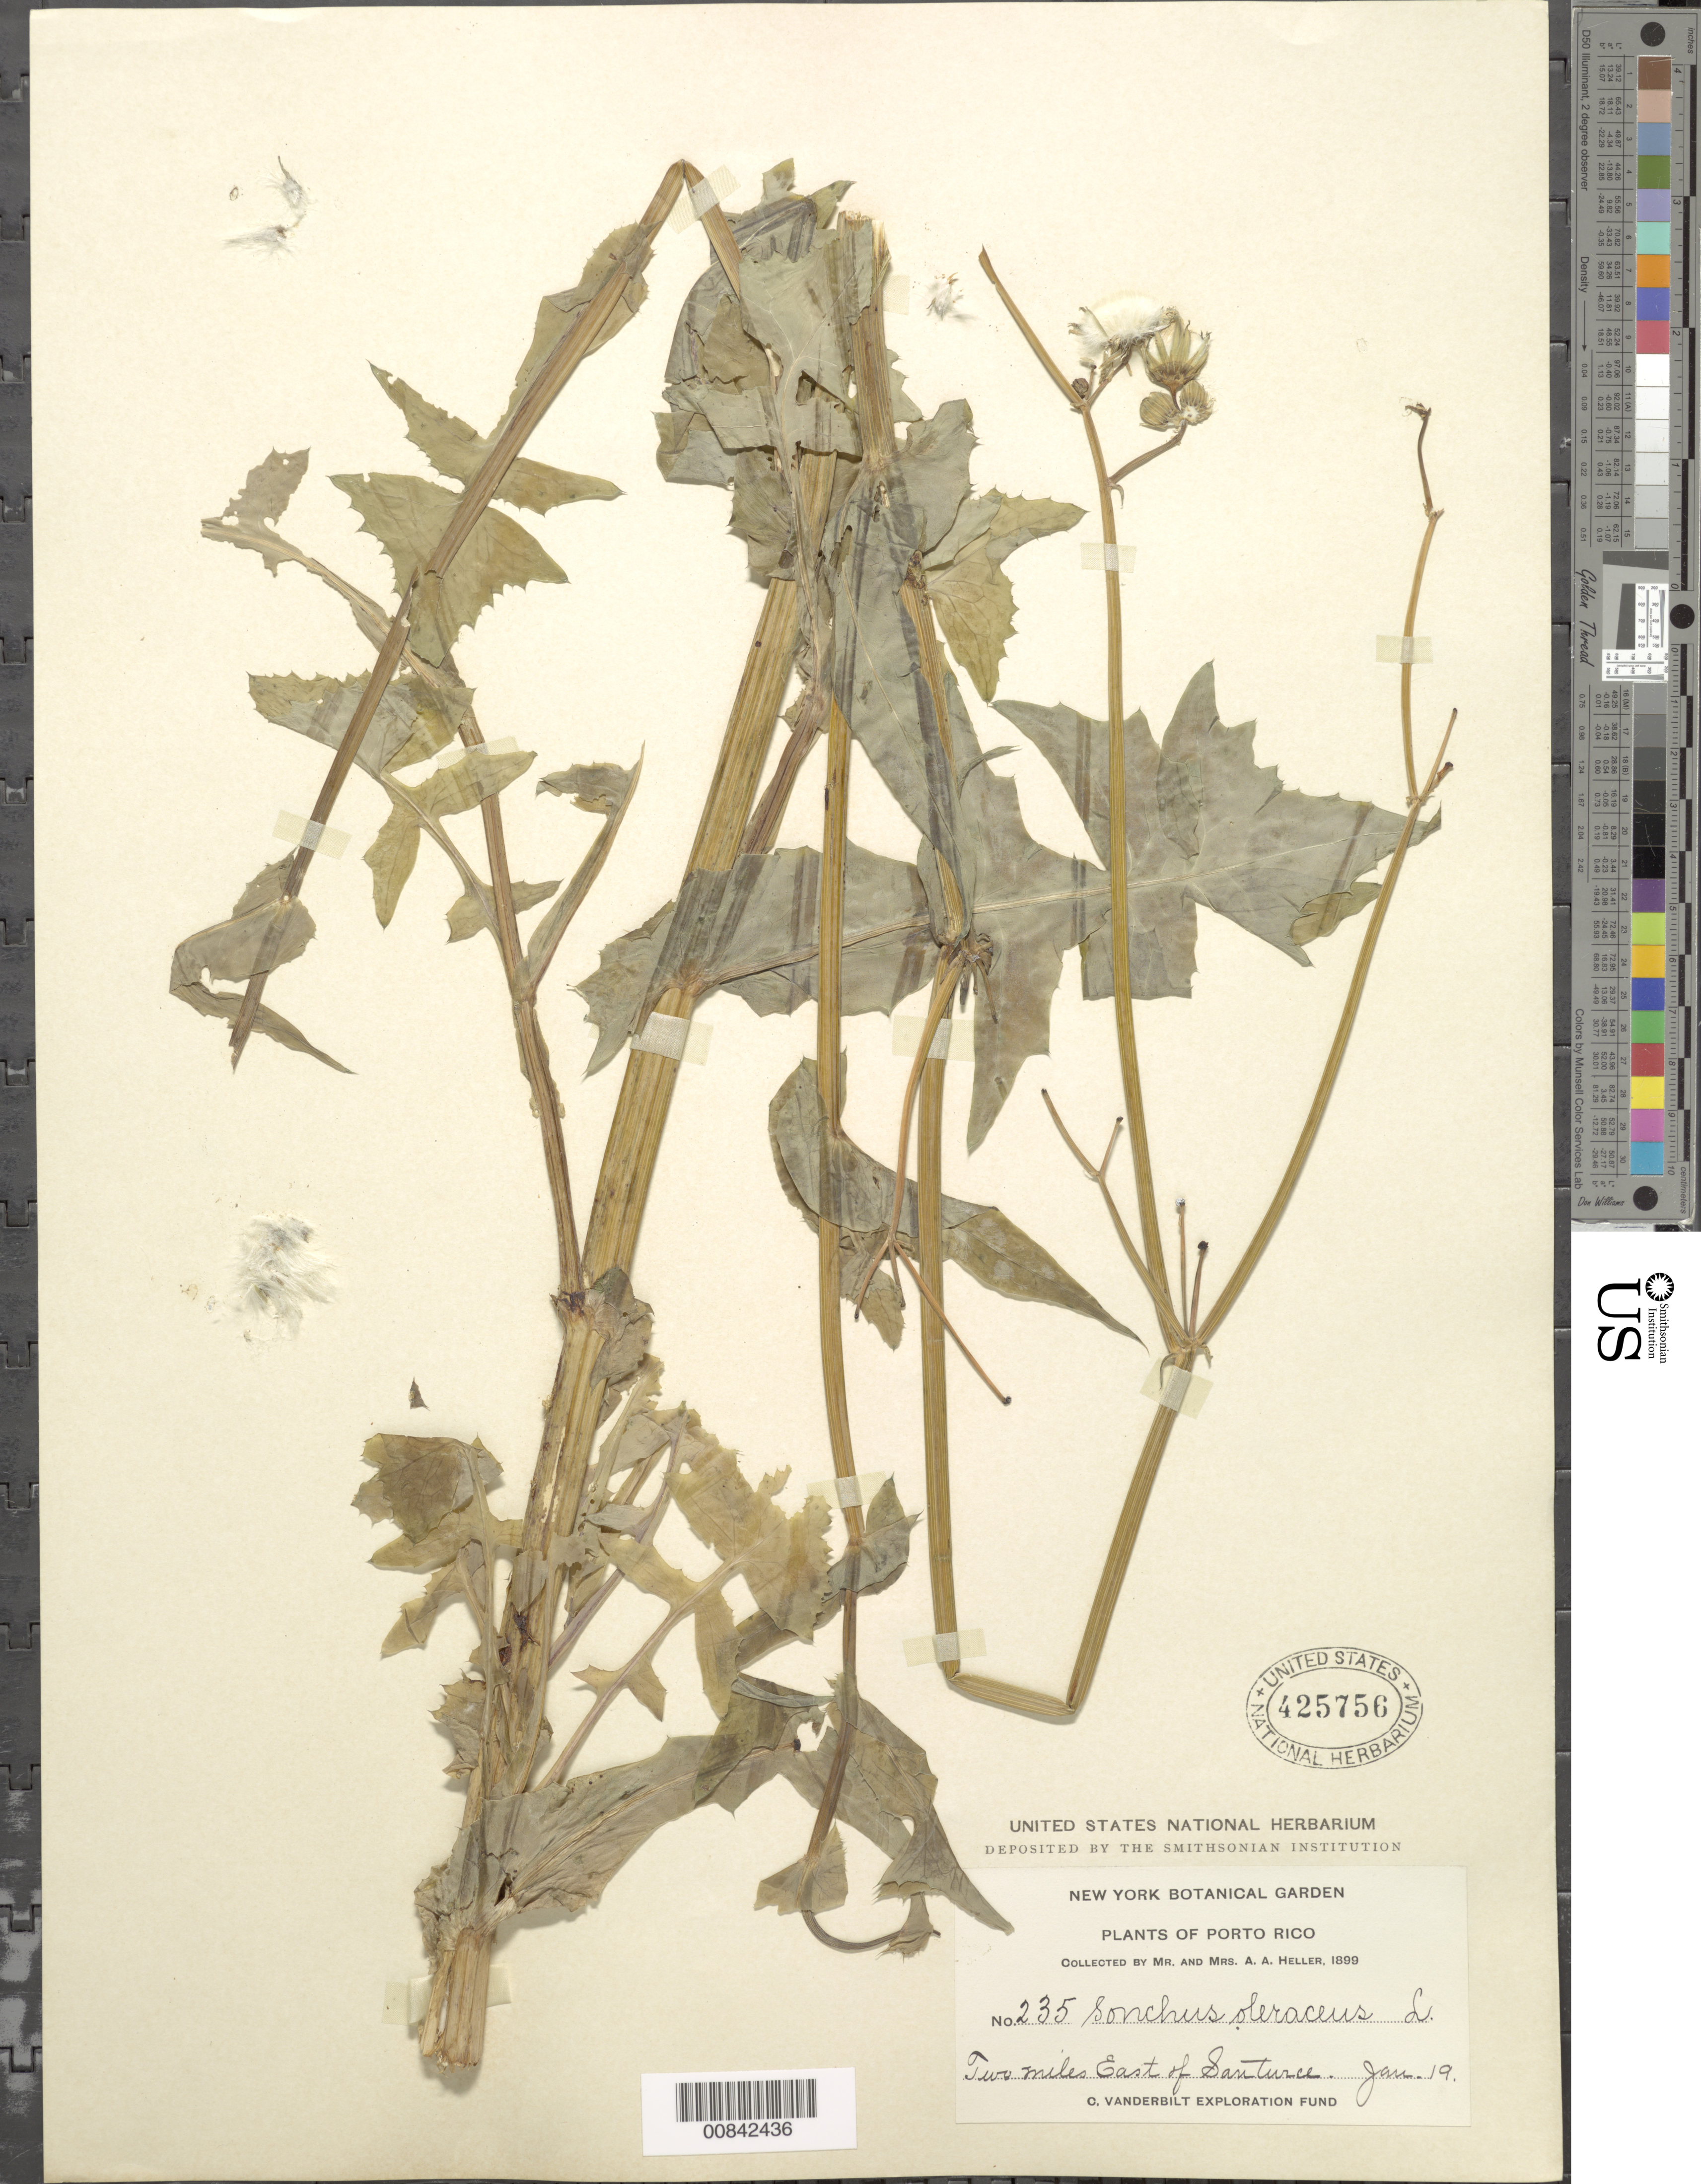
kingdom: Plantae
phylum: Tracheophyta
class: Magnoliopsida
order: Asterales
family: Asteraceae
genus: Sonchus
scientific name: Sonchus oleraceus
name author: L.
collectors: A. A. Heller & -- Heller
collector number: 235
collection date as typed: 19 Jan 1899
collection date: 1899-01-19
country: Puerto Rico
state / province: San Juan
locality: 2 miles E of Santurce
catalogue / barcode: US 425756